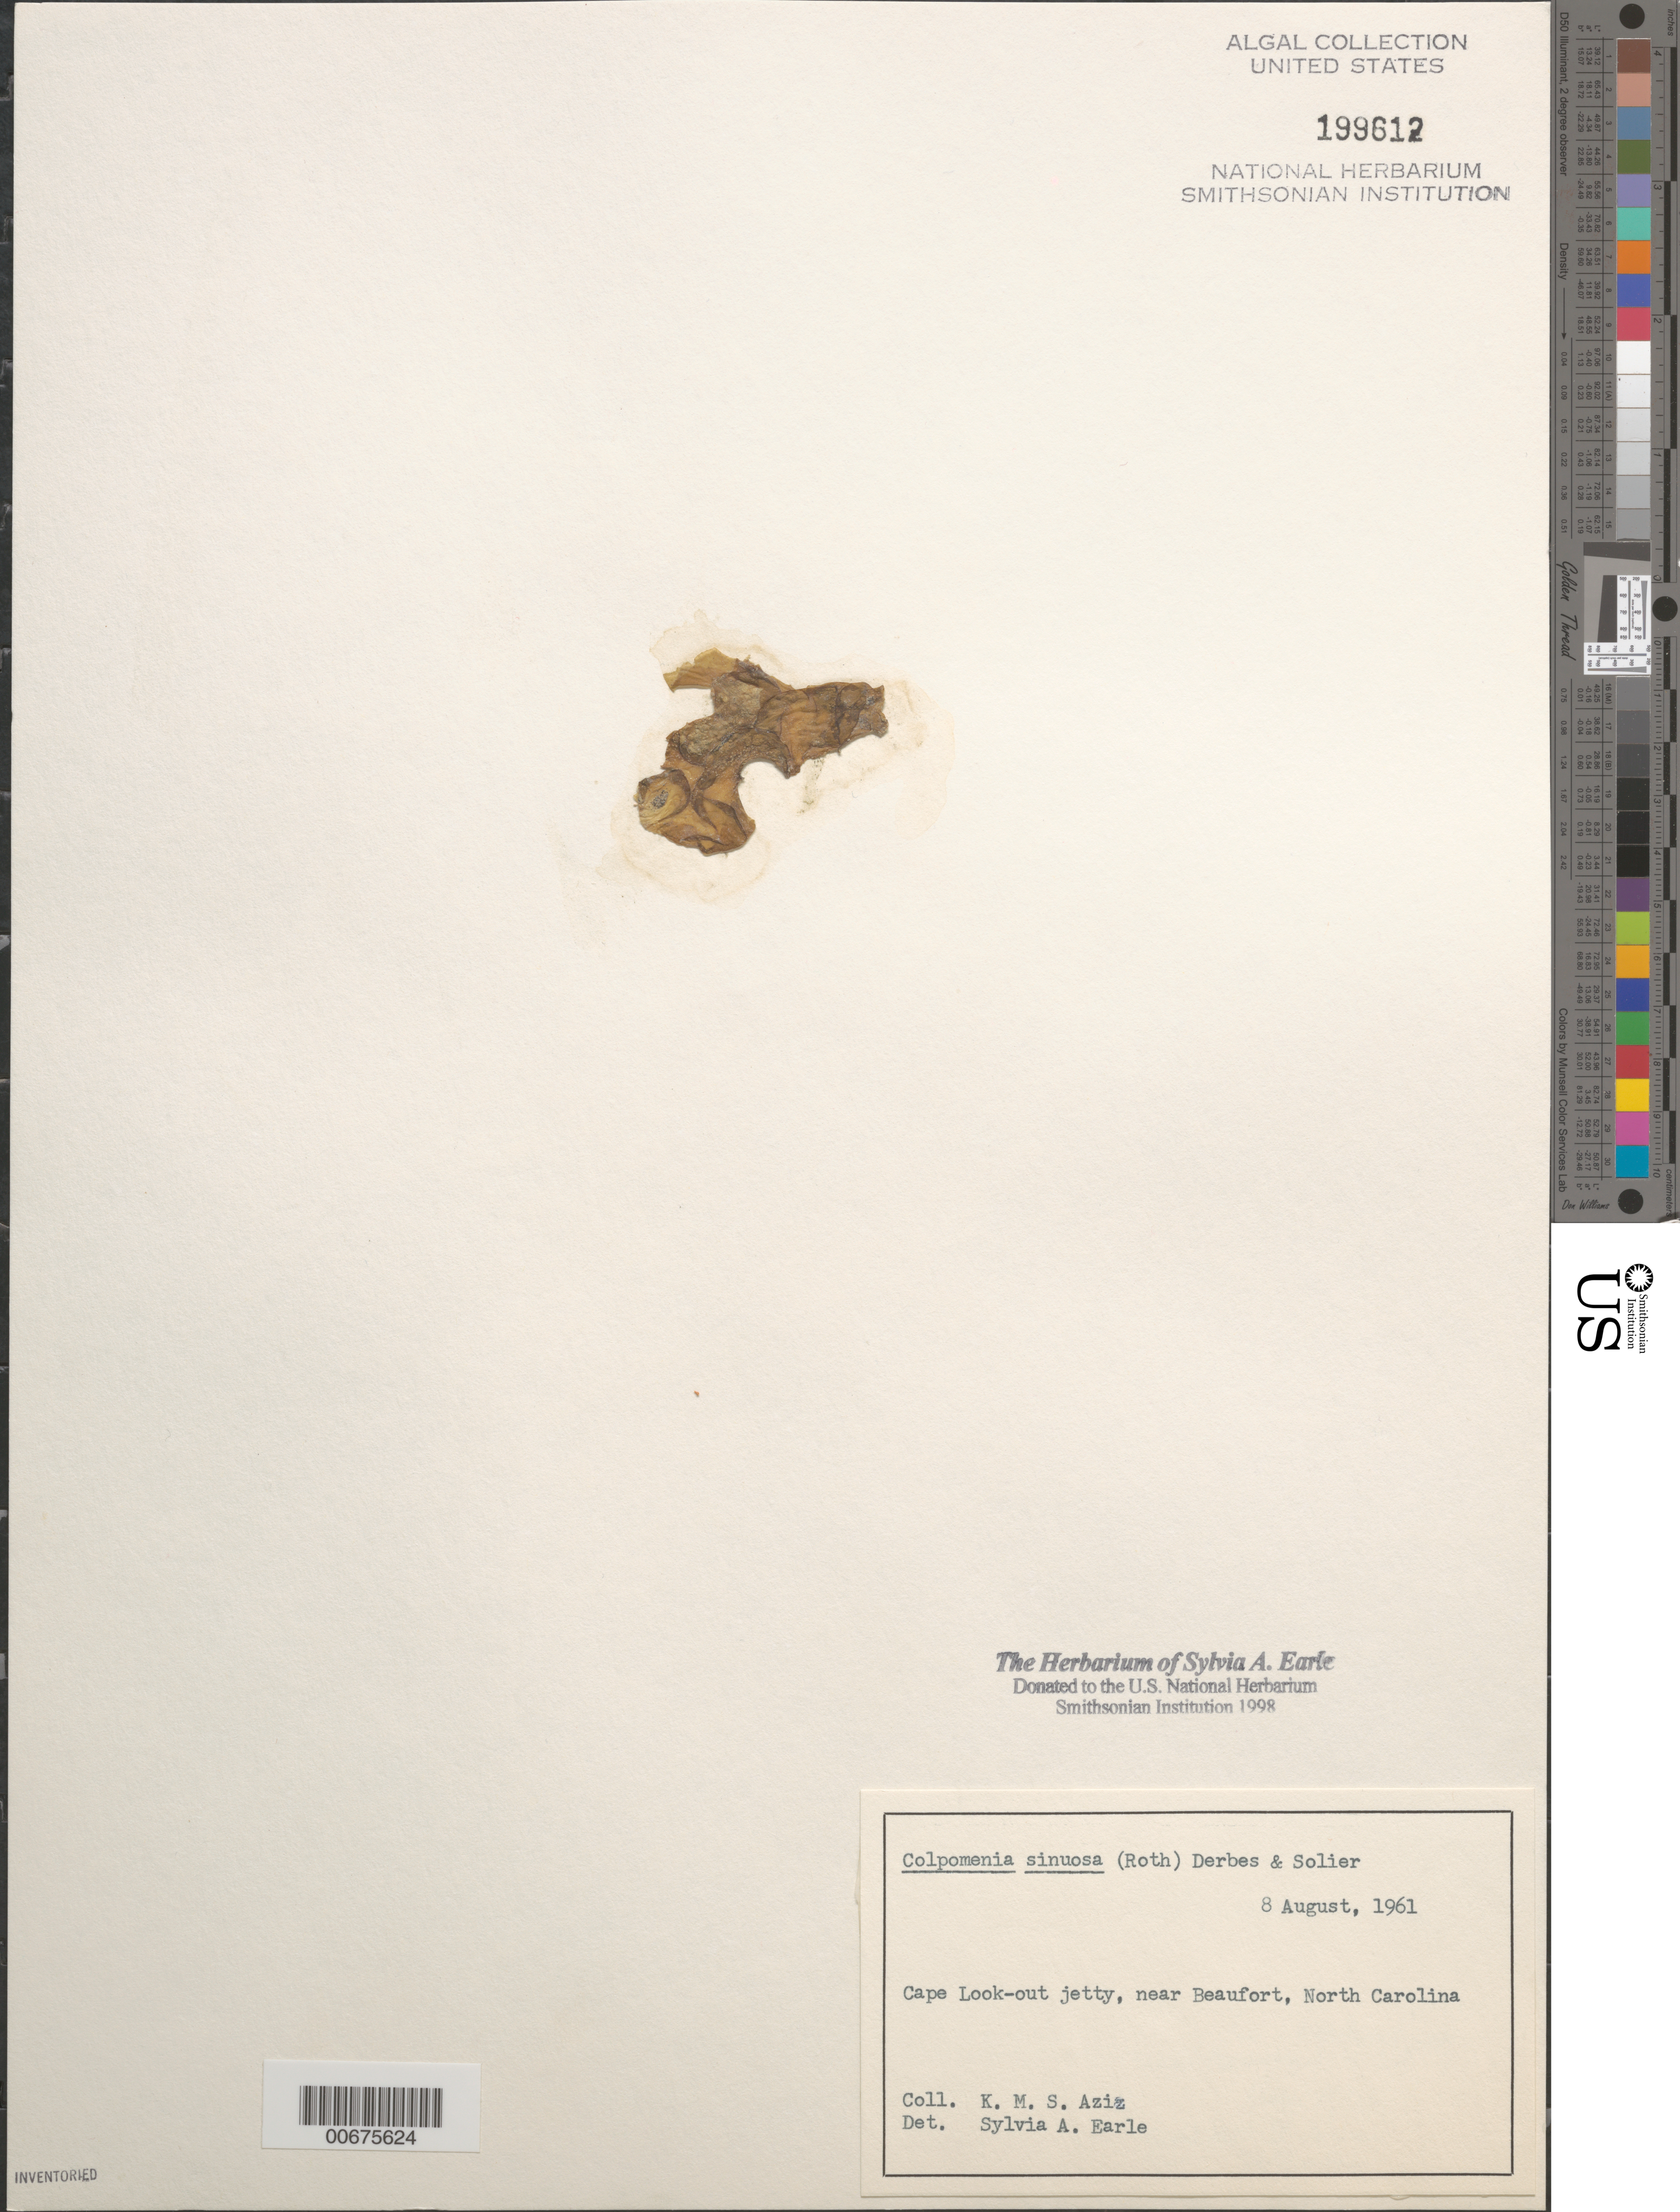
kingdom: Chromista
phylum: Ochrophyta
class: Phaeophyceae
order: Scytosiphonales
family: Scytosiphonaceae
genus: Colpomenia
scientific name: Colpomenia sinuosa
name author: (K. Mert. ex Roth) Derbes & Solier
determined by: Earle, S. A.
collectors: K. M. Aziz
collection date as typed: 08 Aug 1961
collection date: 1961-08-08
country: United States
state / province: North Carolina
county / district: Carteret County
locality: Cape Lookout jetty, near Beaufort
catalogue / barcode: US 199612